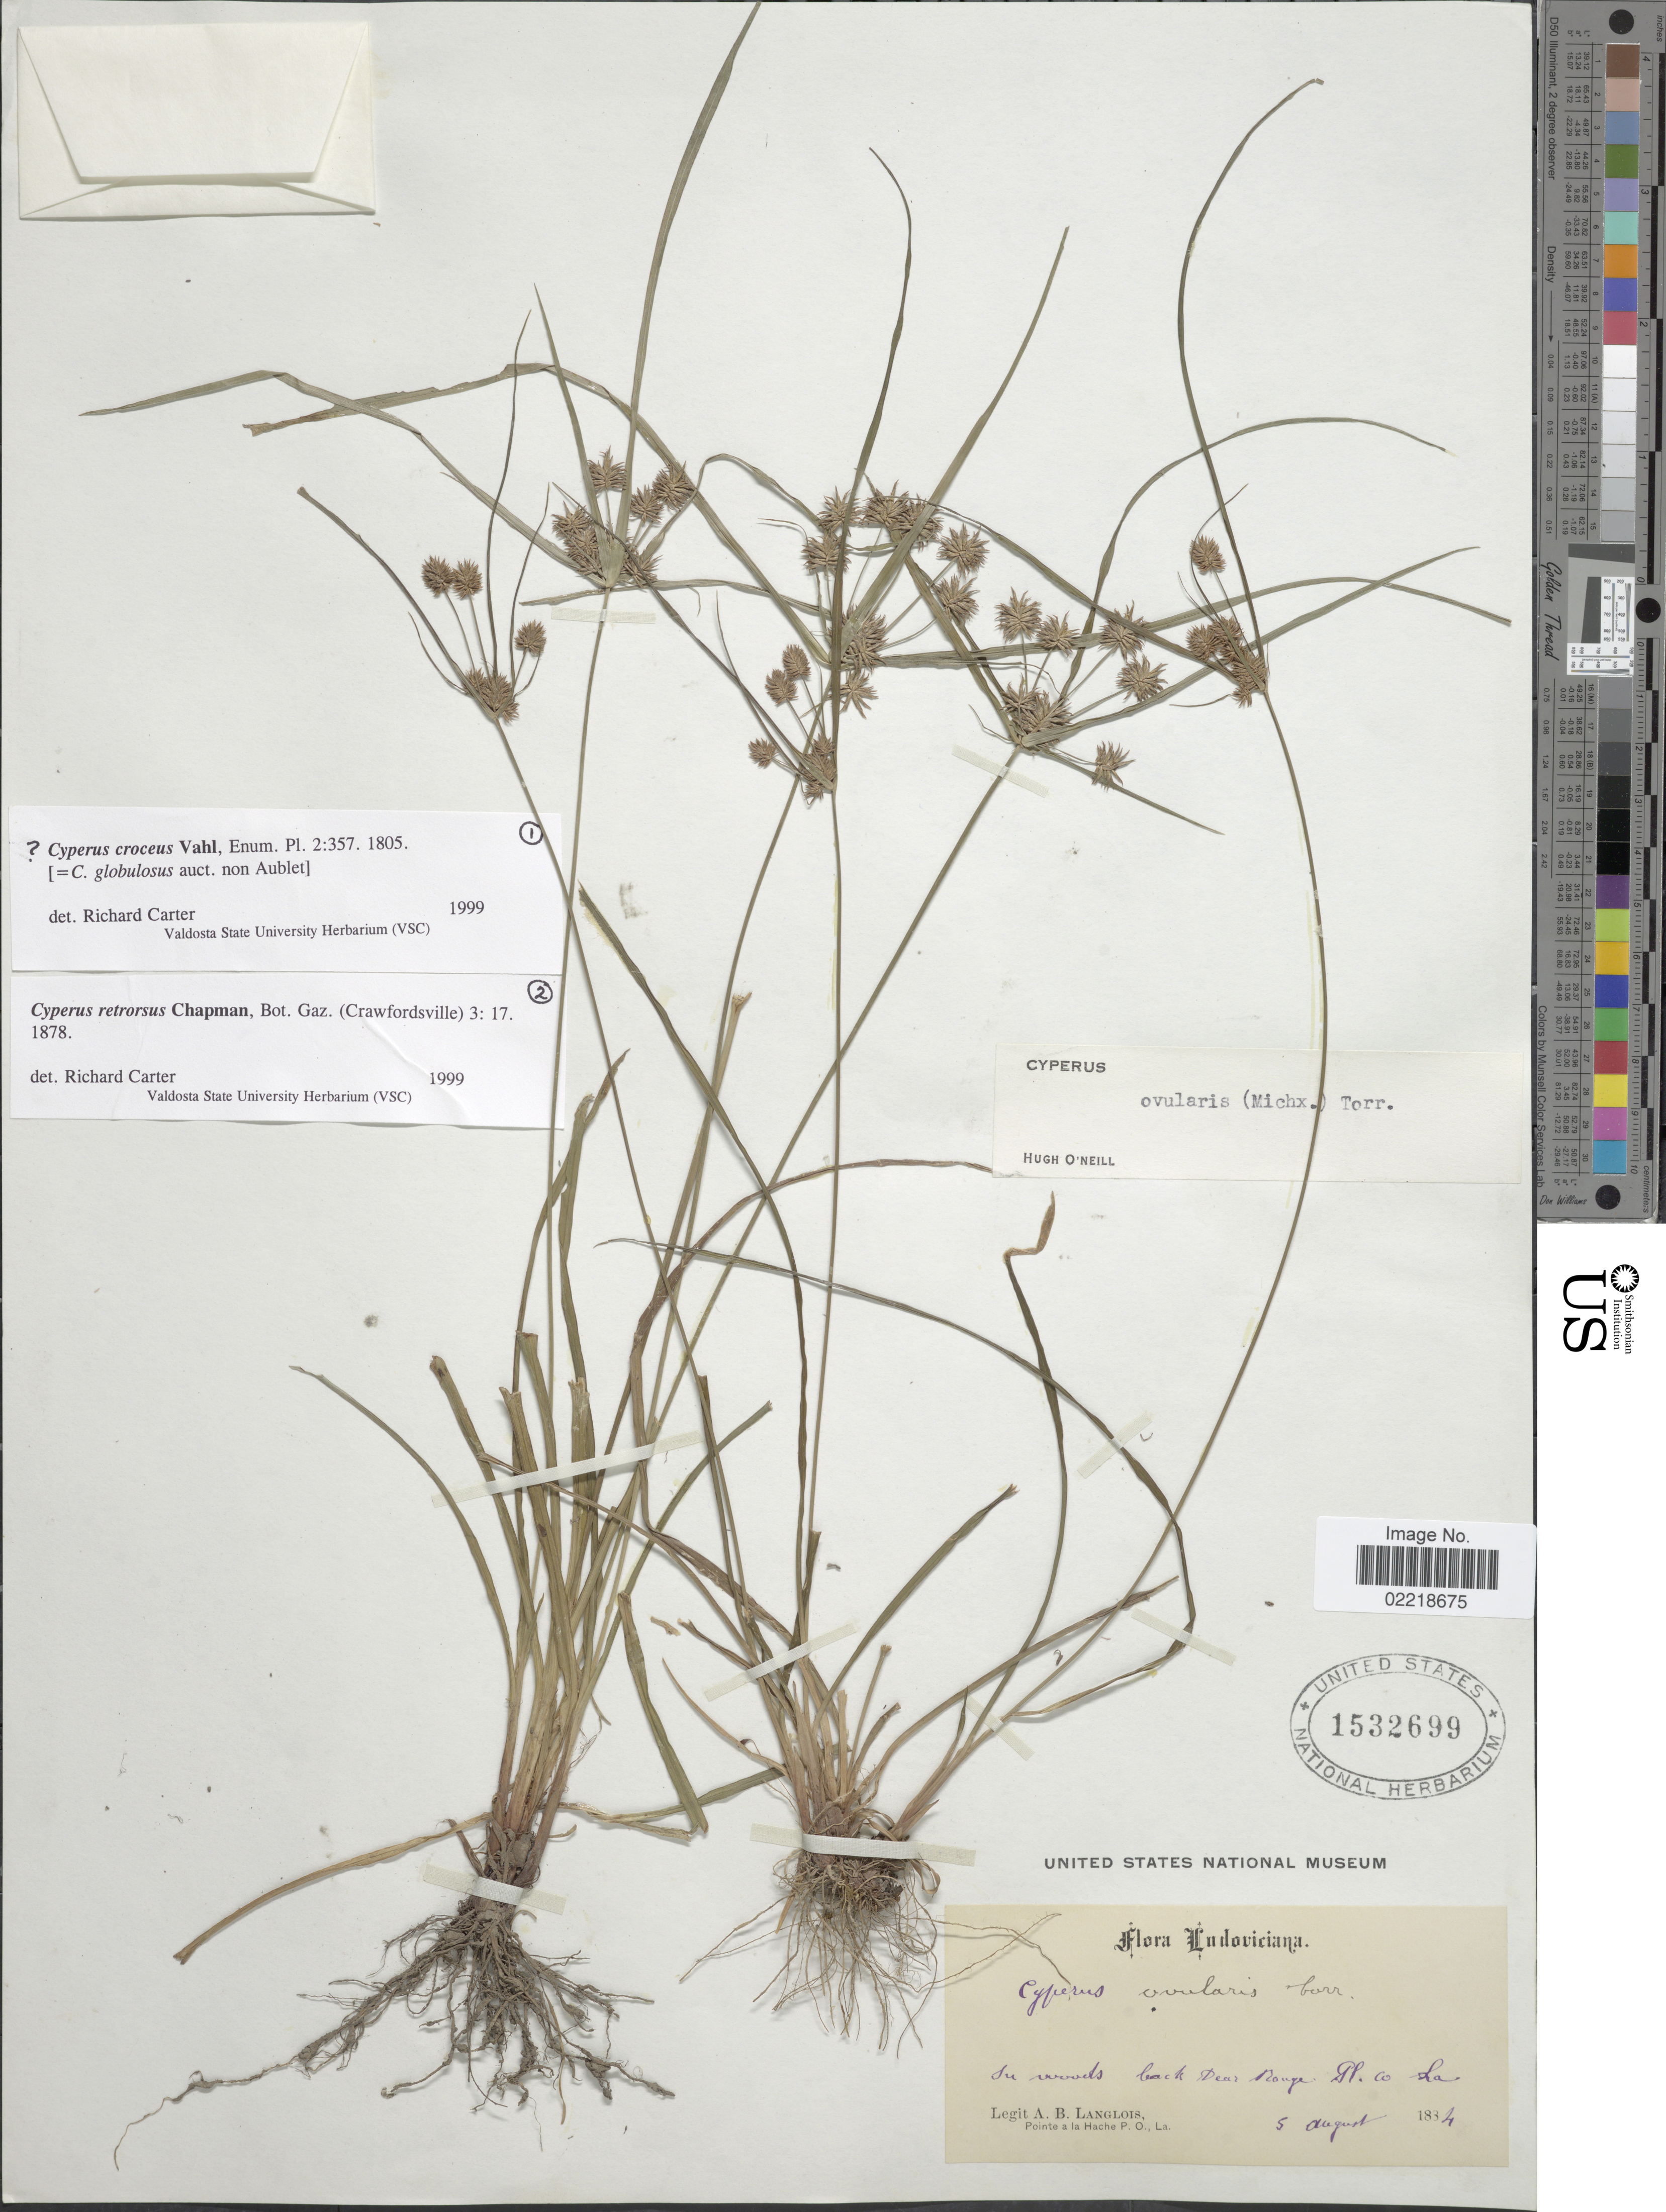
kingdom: Plantae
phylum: Tracheophyta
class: Liliopsida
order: Poales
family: Cyperaceae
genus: Cyperus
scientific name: Cyperus retrorsus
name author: Chapm.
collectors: A. Langlois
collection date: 1884-08-05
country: United States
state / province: Louisiana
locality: In woods back Dear Rouge. Pl. Co.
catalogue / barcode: US 1532699